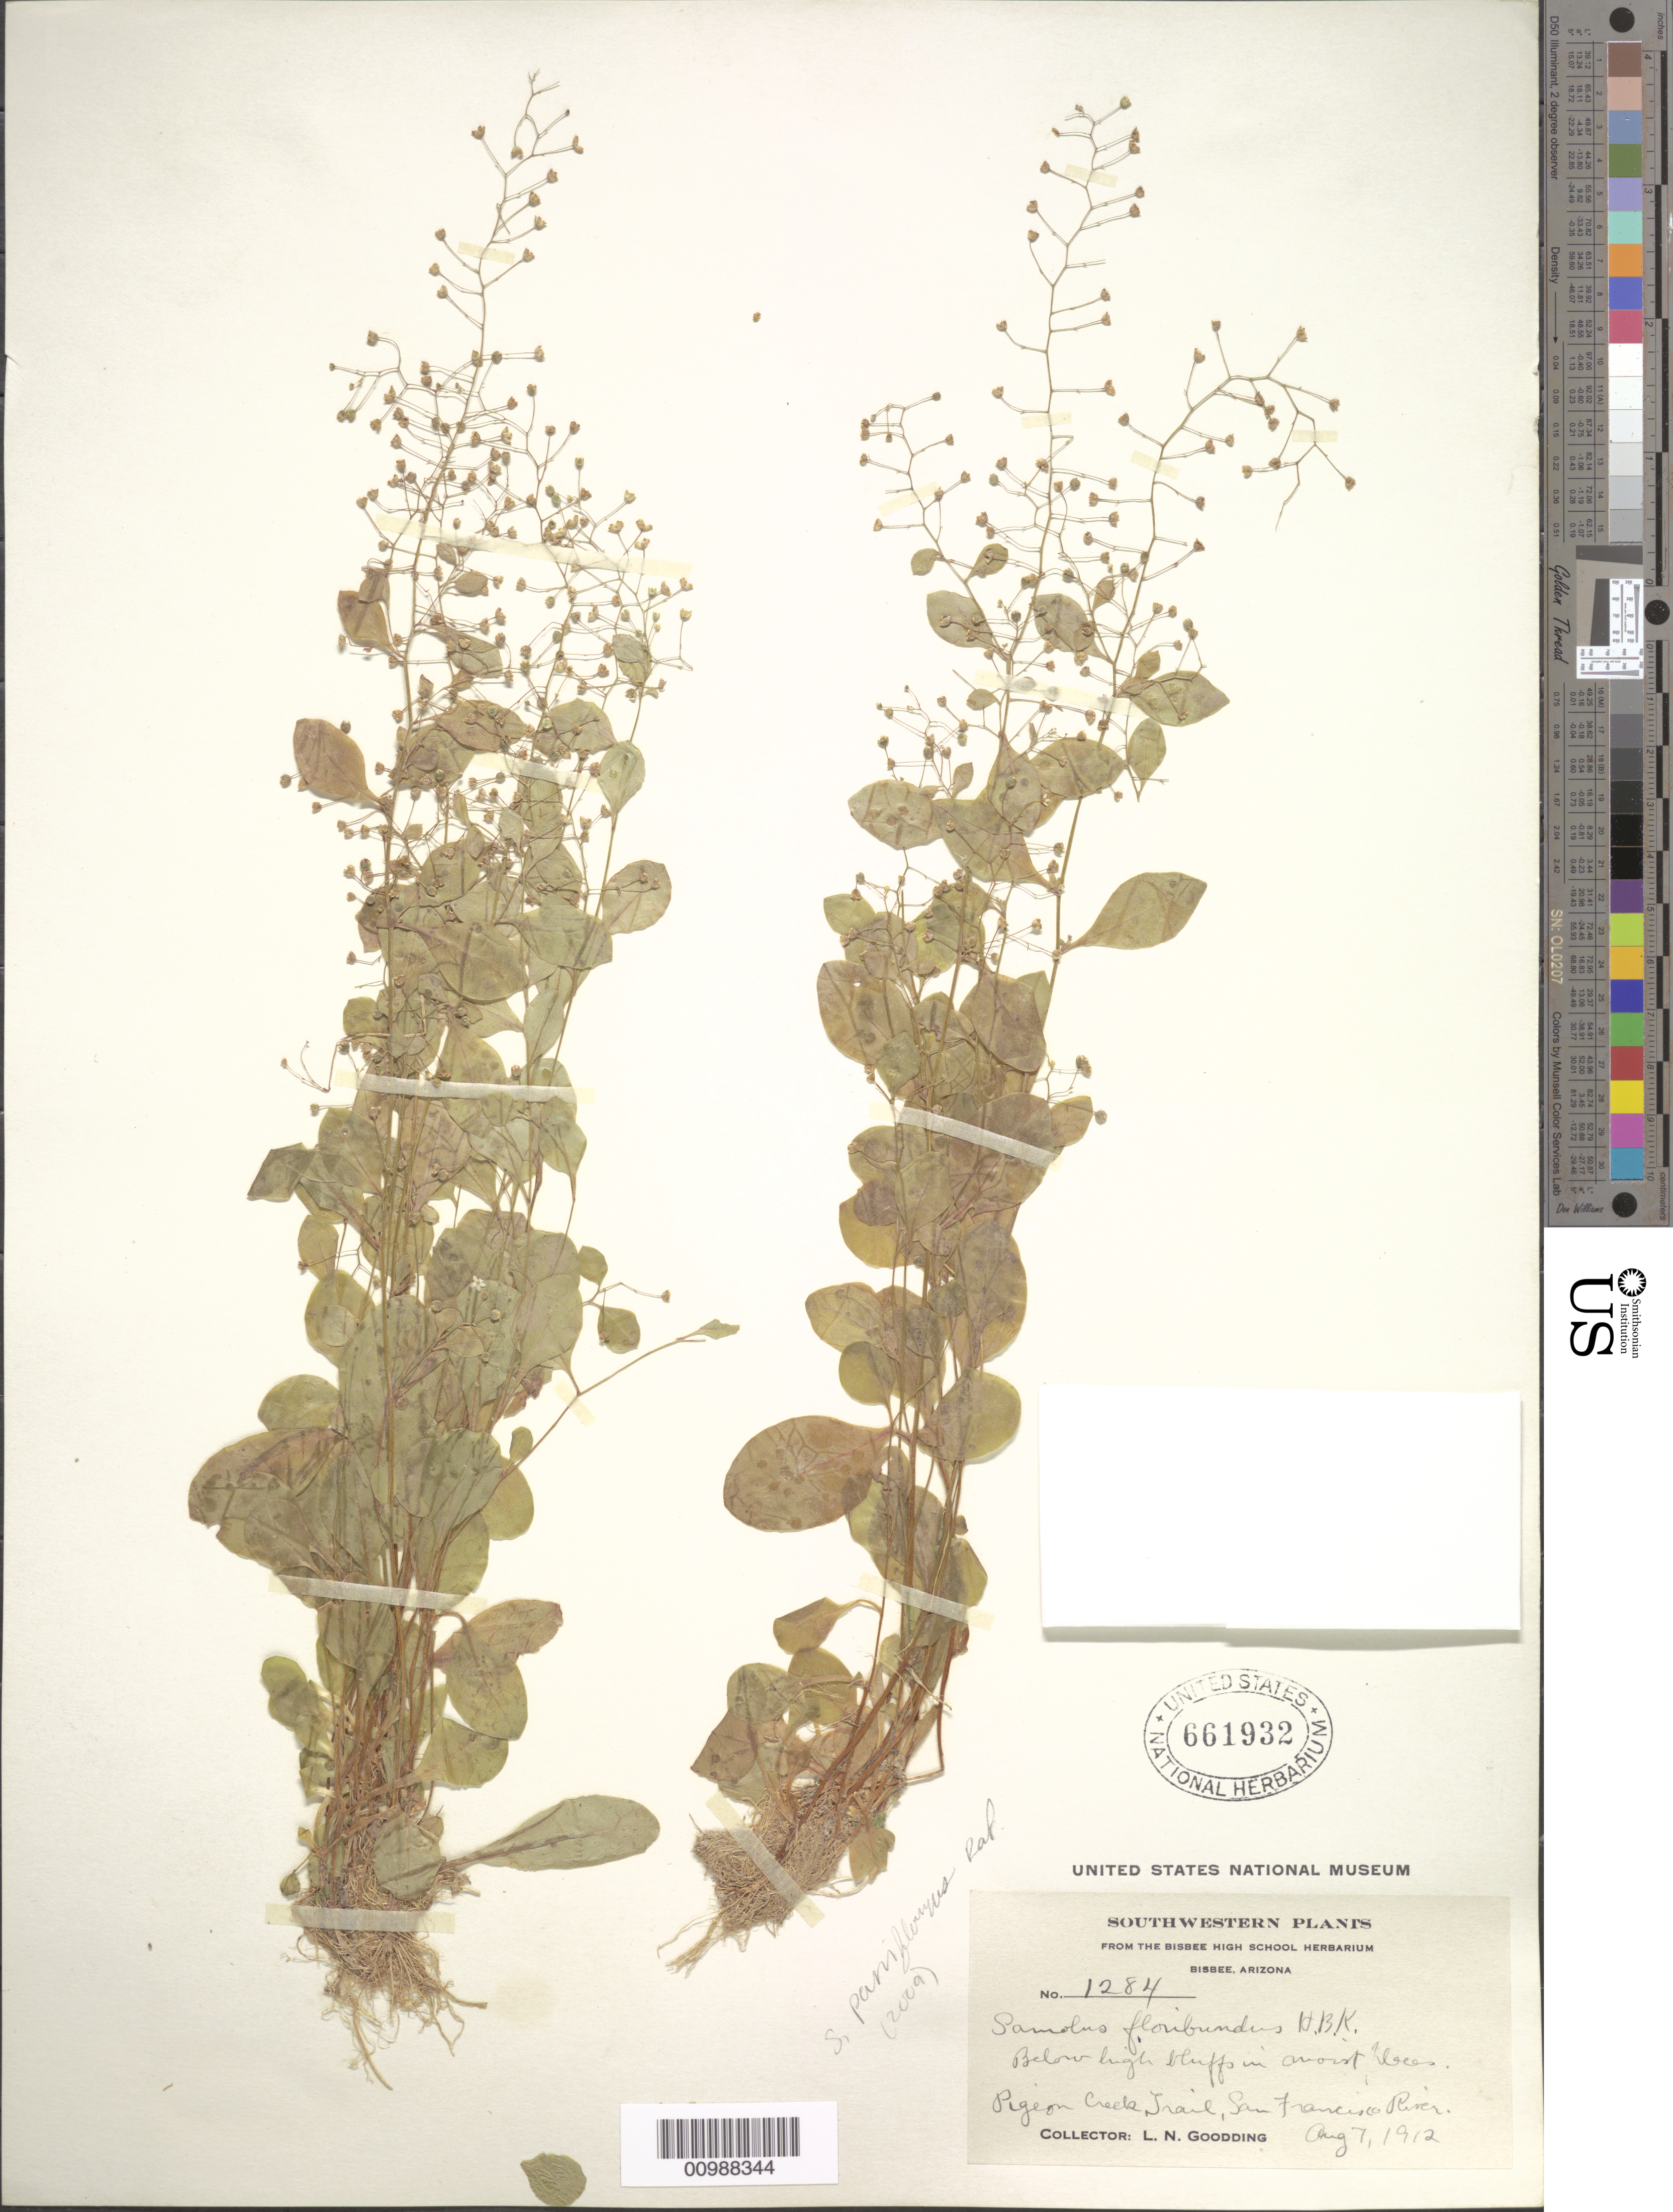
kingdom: Plantae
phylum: Tracheophyta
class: Magnoliopsida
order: Ericales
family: Primulaceae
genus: Samolus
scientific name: Samolus parviflorus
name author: Raf.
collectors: L. N. Goodding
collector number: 1284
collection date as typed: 07 Aug 1912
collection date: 1912-08-07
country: United States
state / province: Arizona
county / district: Greenlee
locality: Pigeon Creek Trail, San Francisco River.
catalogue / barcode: US 661932